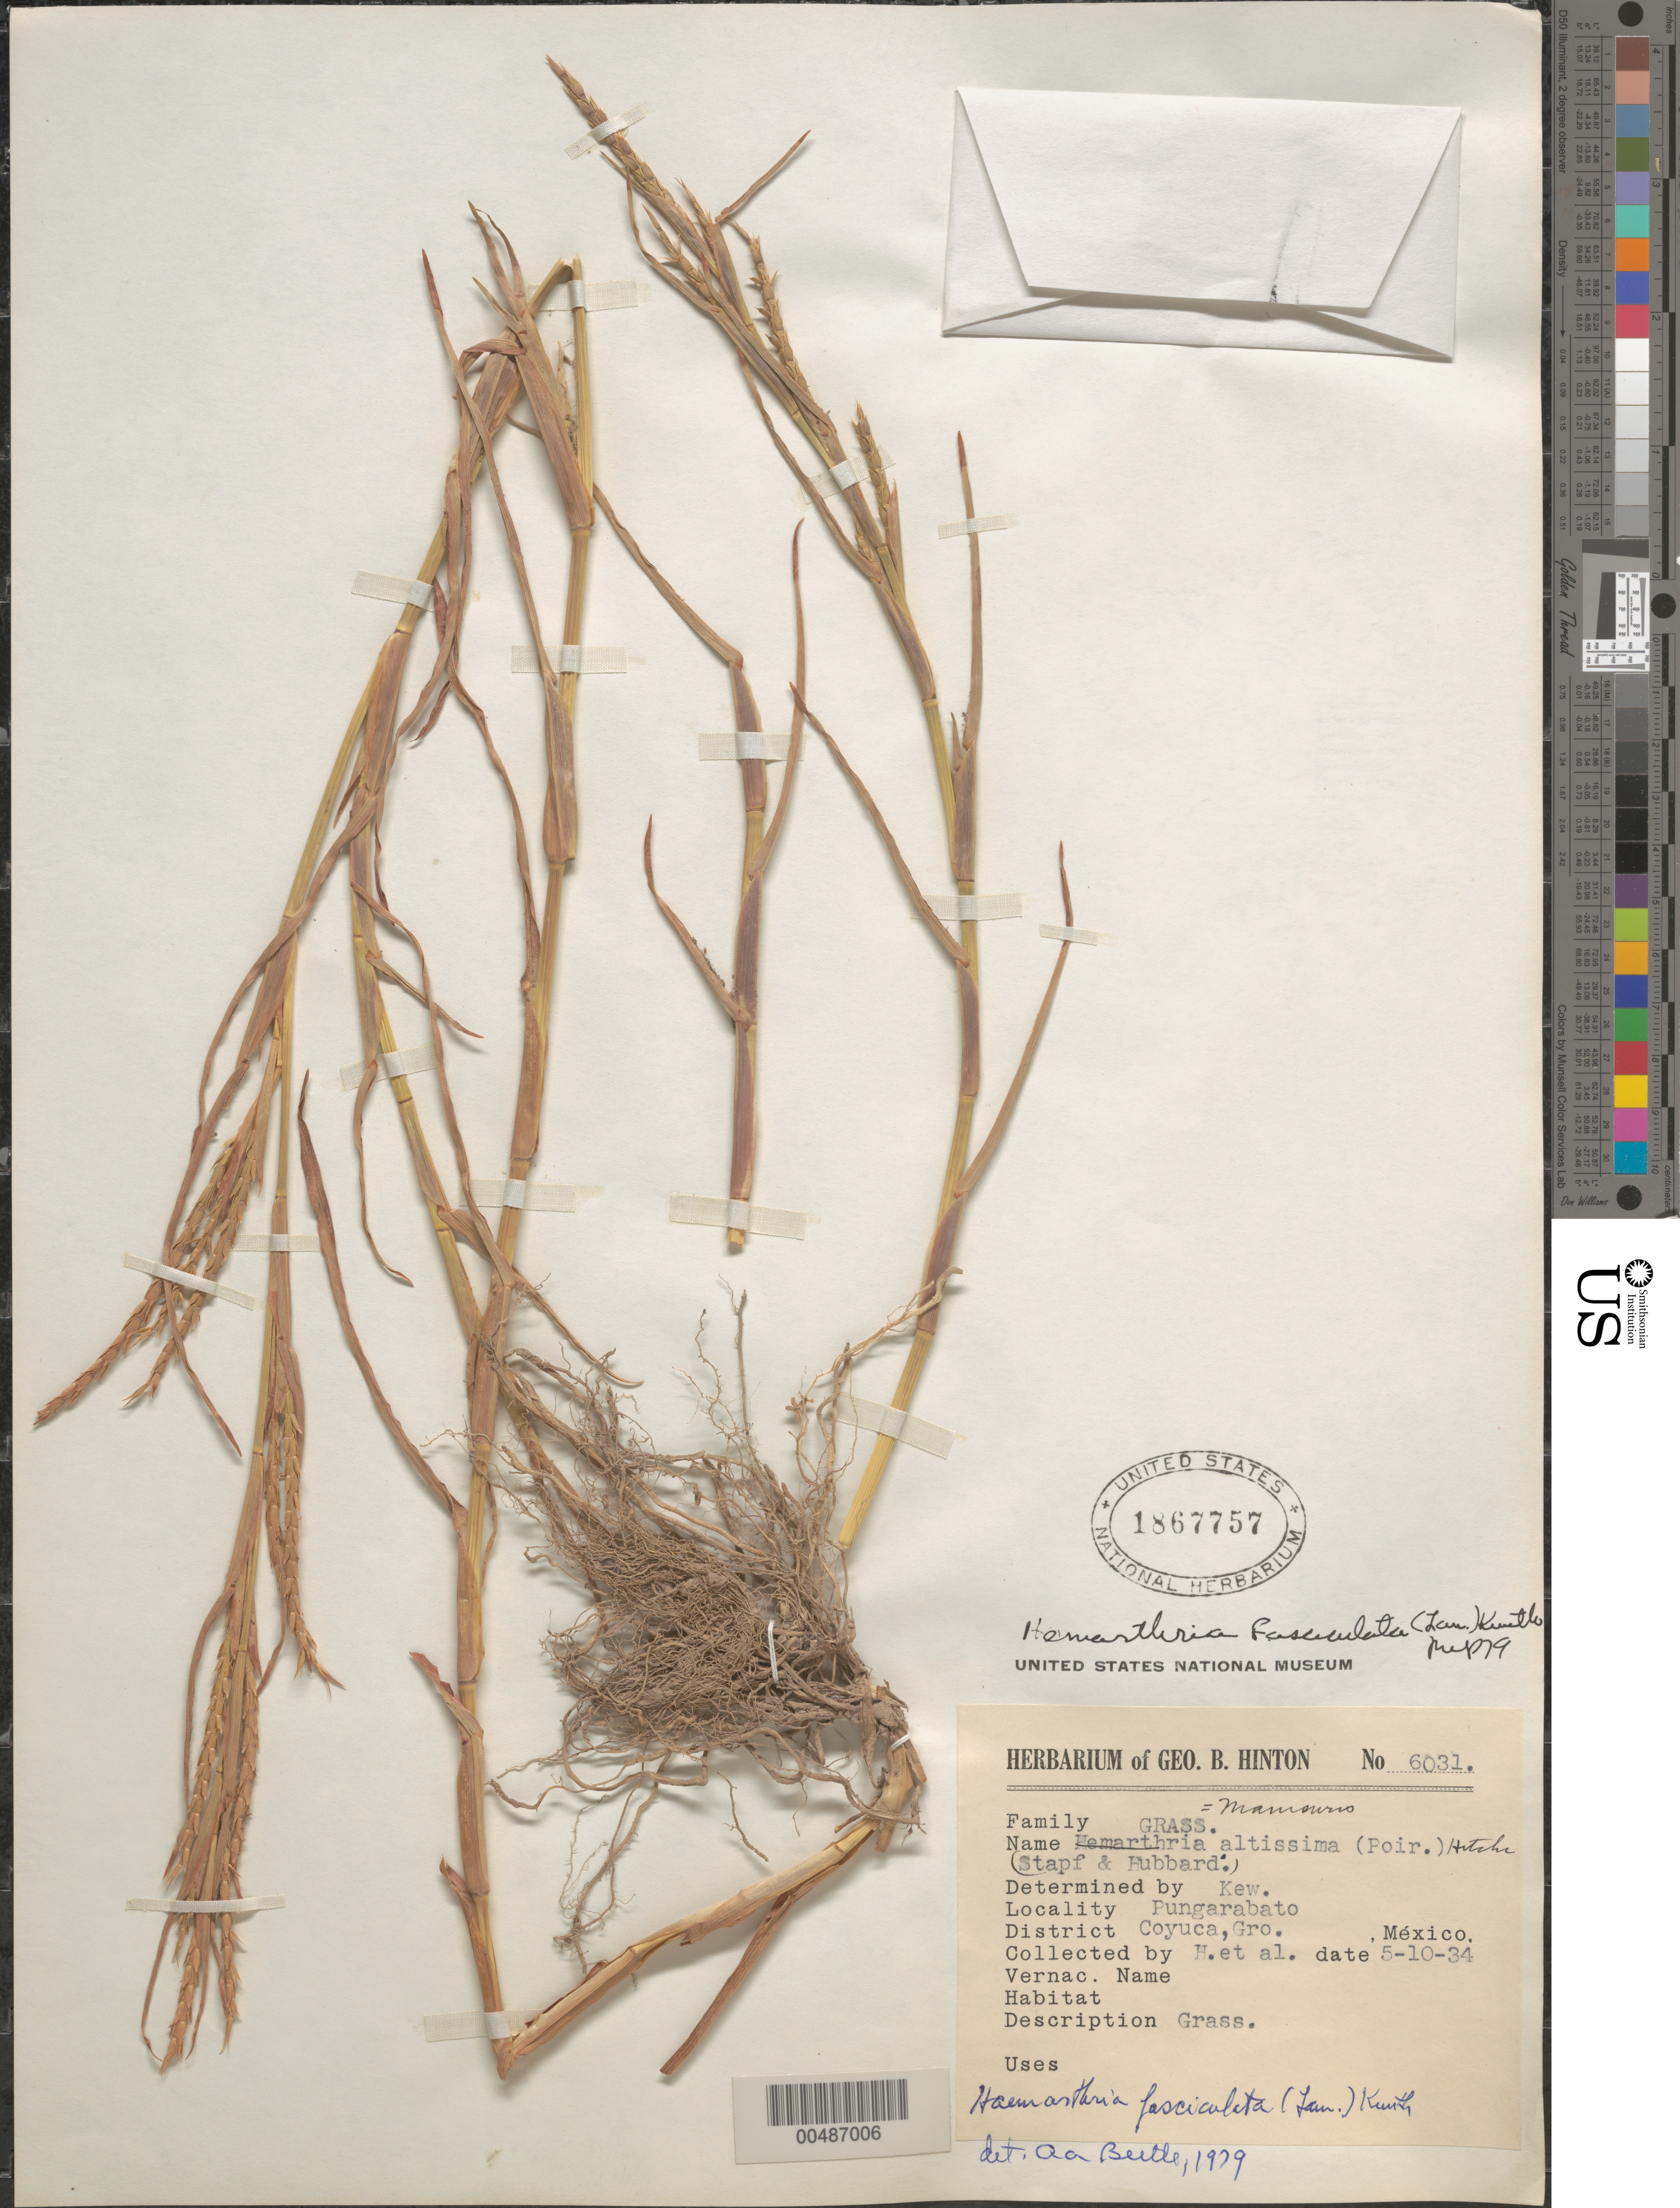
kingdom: Plantae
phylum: Tracheophyta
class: Liliopsida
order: Poales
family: Poaceae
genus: Hemarthria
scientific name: Hemarthria fasciculata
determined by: Beetle, Alan A.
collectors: G. B. Hinton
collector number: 6031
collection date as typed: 10 May 1934 or 5 Oct 1934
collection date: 1934-05-10 or 1934-10-05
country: Mexico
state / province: Guerrero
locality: Pungarabato, Coyuca Dist.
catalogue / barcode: US 1867757